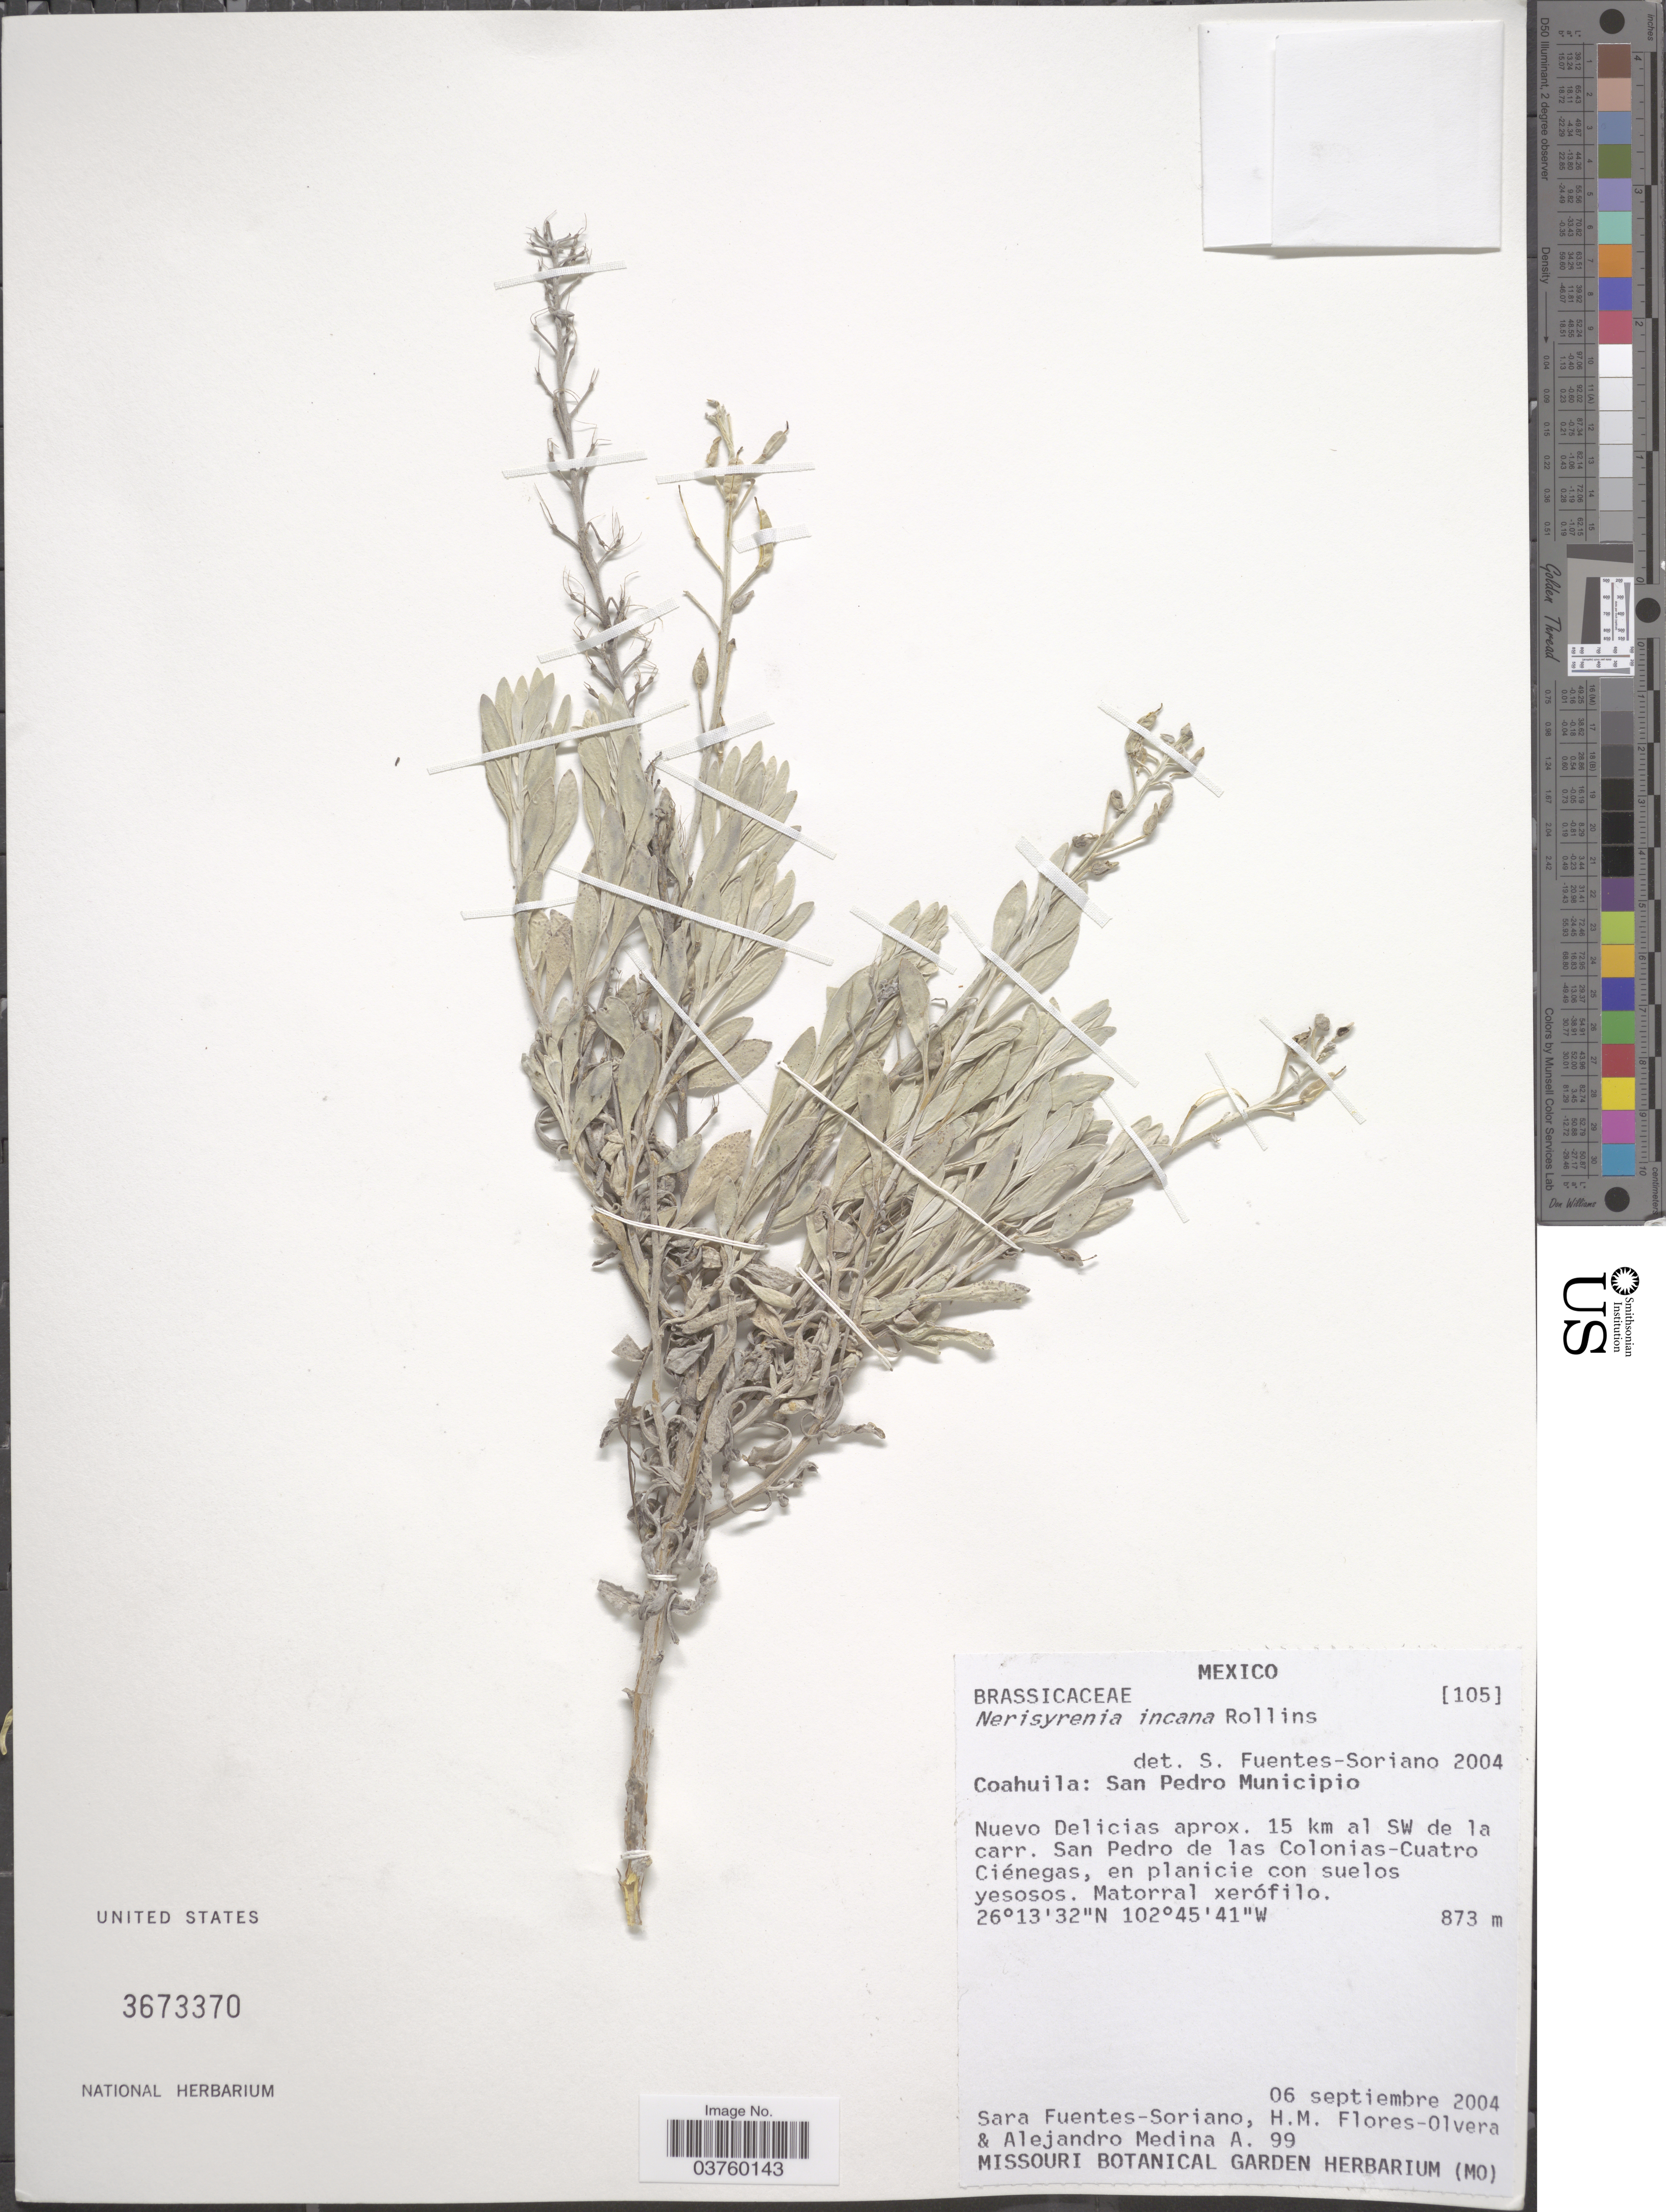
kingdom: Plantae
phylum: Tracheophyta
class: Magnoliopsida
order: Brassicales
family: Brassicaceae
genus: Nerisyrenia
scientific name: Nerisyrenia incana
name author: Rollins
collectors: S. Fuentes-Soriano, H. Flores Olvera & A. Medina A.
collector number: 99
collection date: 2004-09-06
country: Mexico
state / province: Coahuila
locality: San Pedro Municipio. Nuevo Delicias aprox. 15 km al SW de la carr. San Pedro de las Colonias-Cuatro Ciénegas.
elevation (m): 873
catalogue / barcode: US 3673370